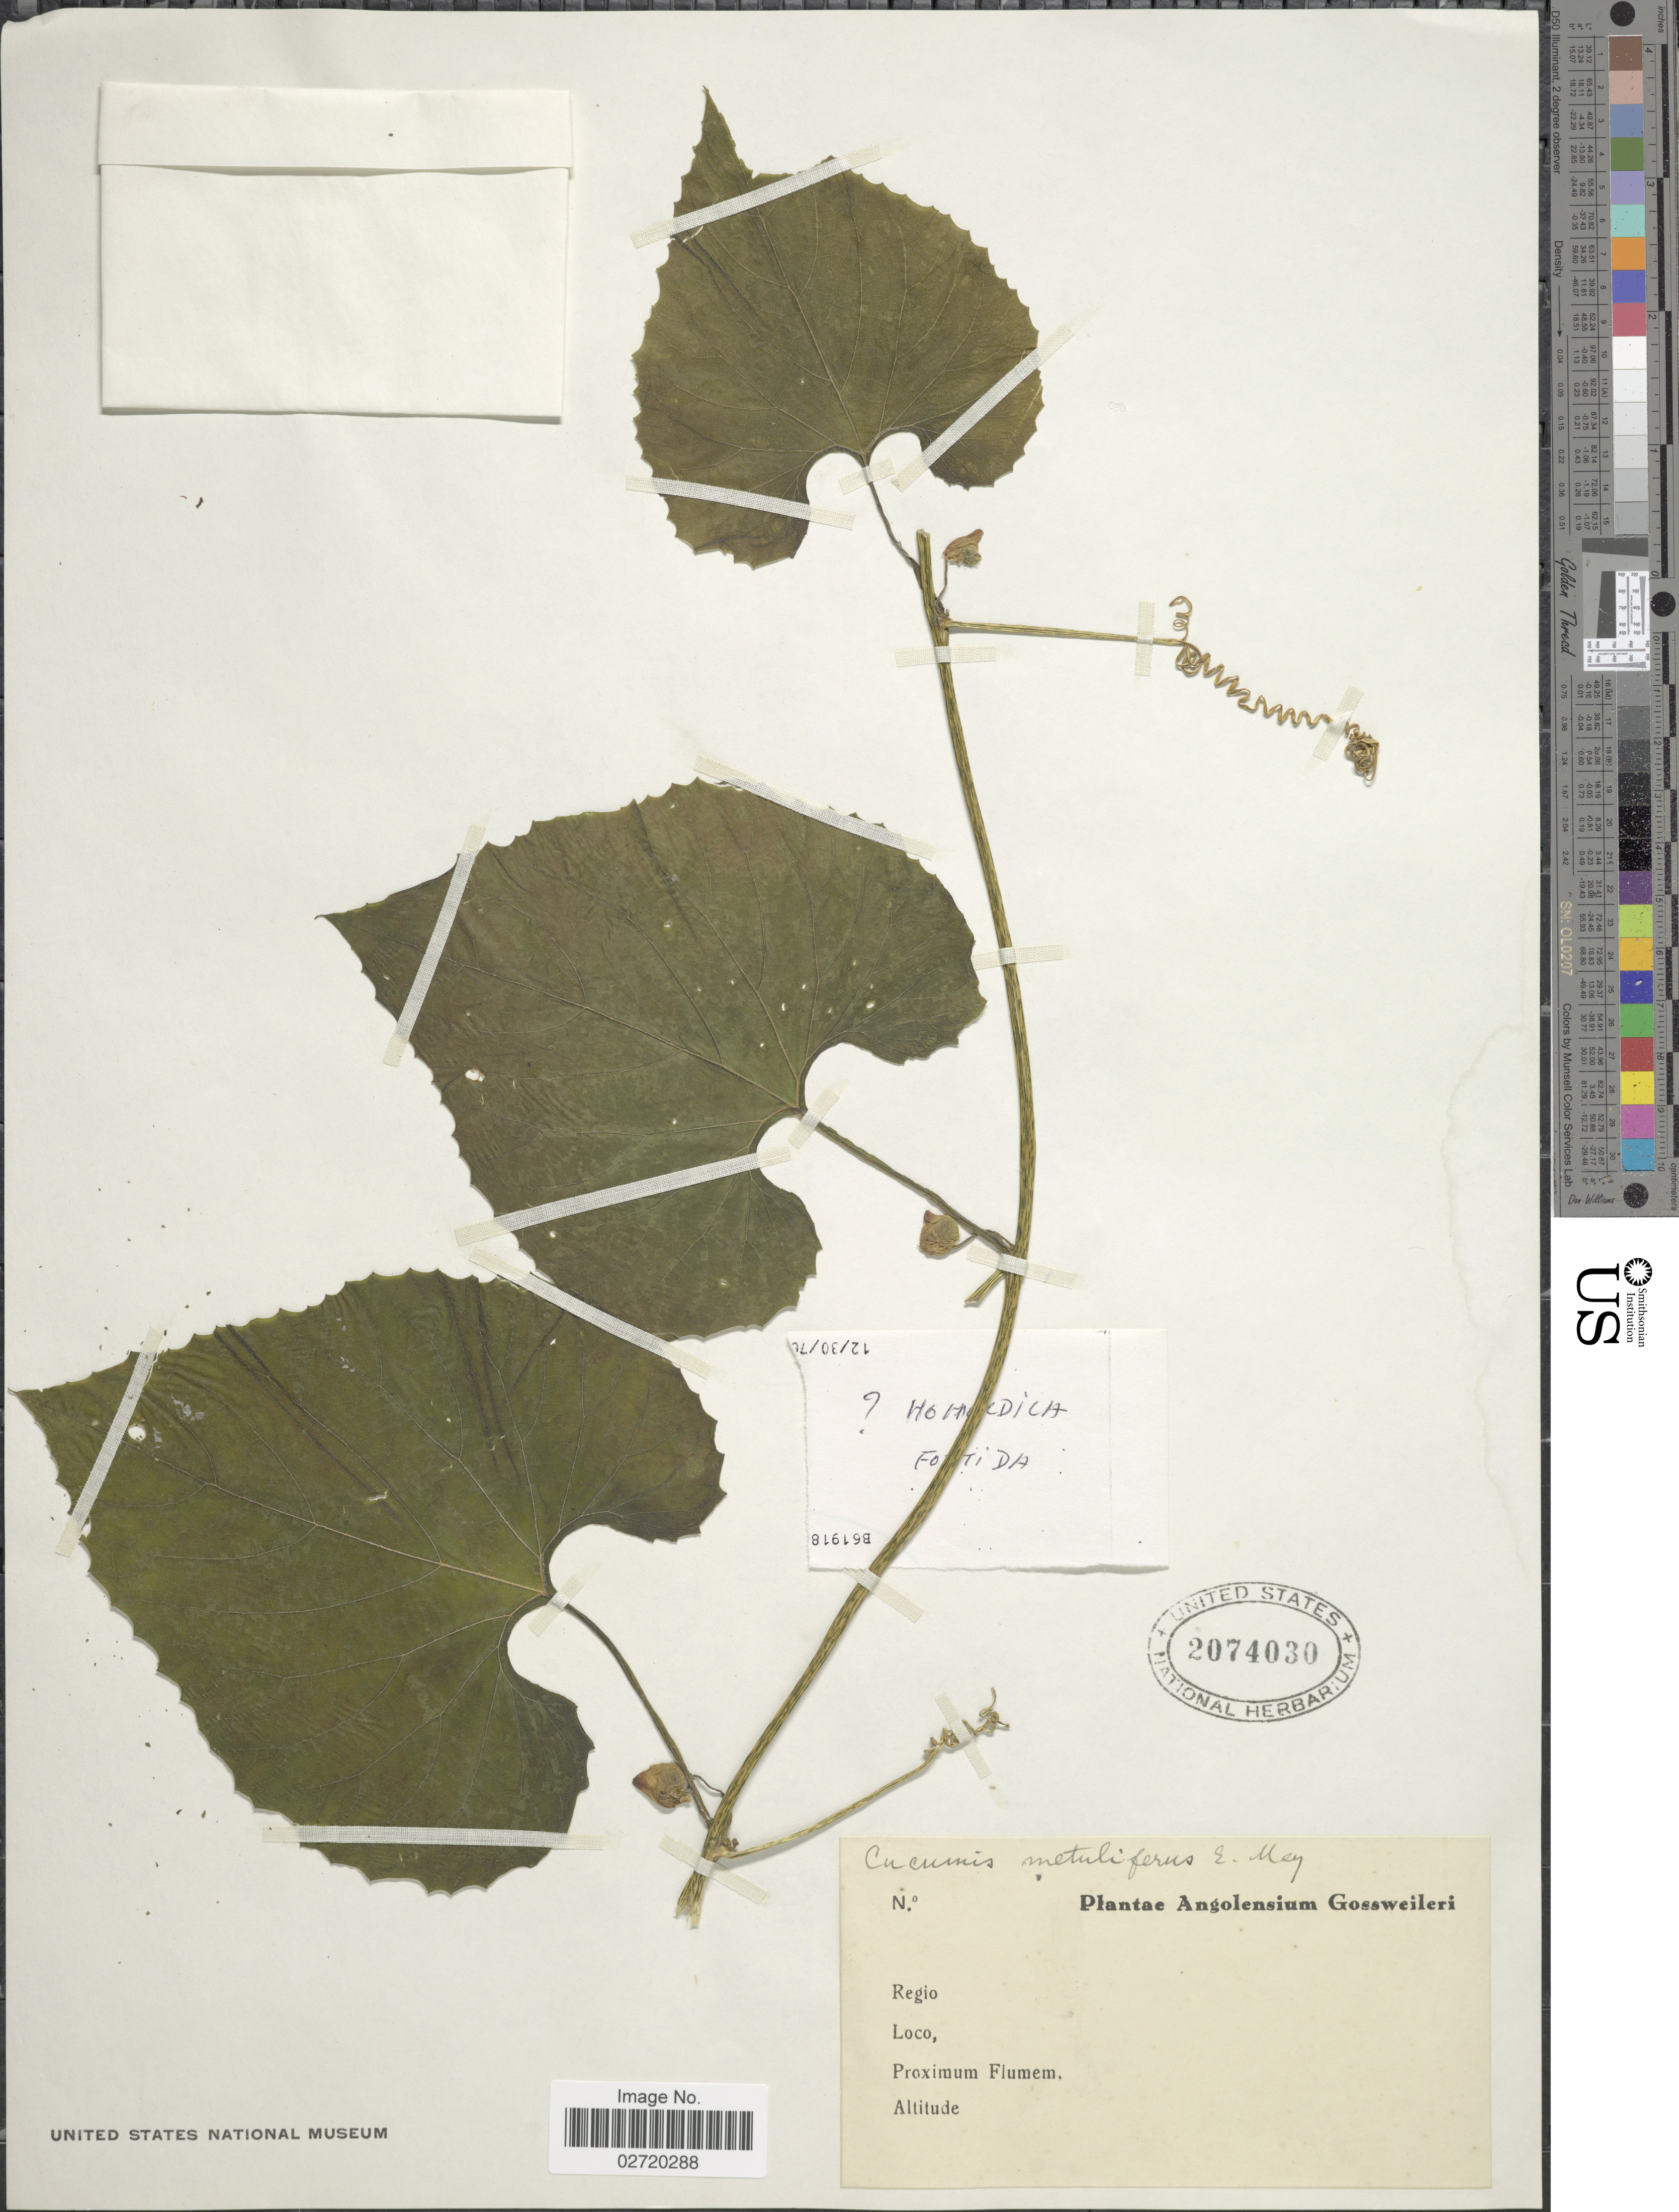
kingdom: Plantae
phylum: Tracheophyta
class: Magnoliopsida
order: Cucurbitales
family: Cucurbitaceae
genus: Momordica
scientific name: Momordica foetida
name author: Schumach.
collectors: -. Gossweiler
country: Angola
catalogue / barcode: US 2074030